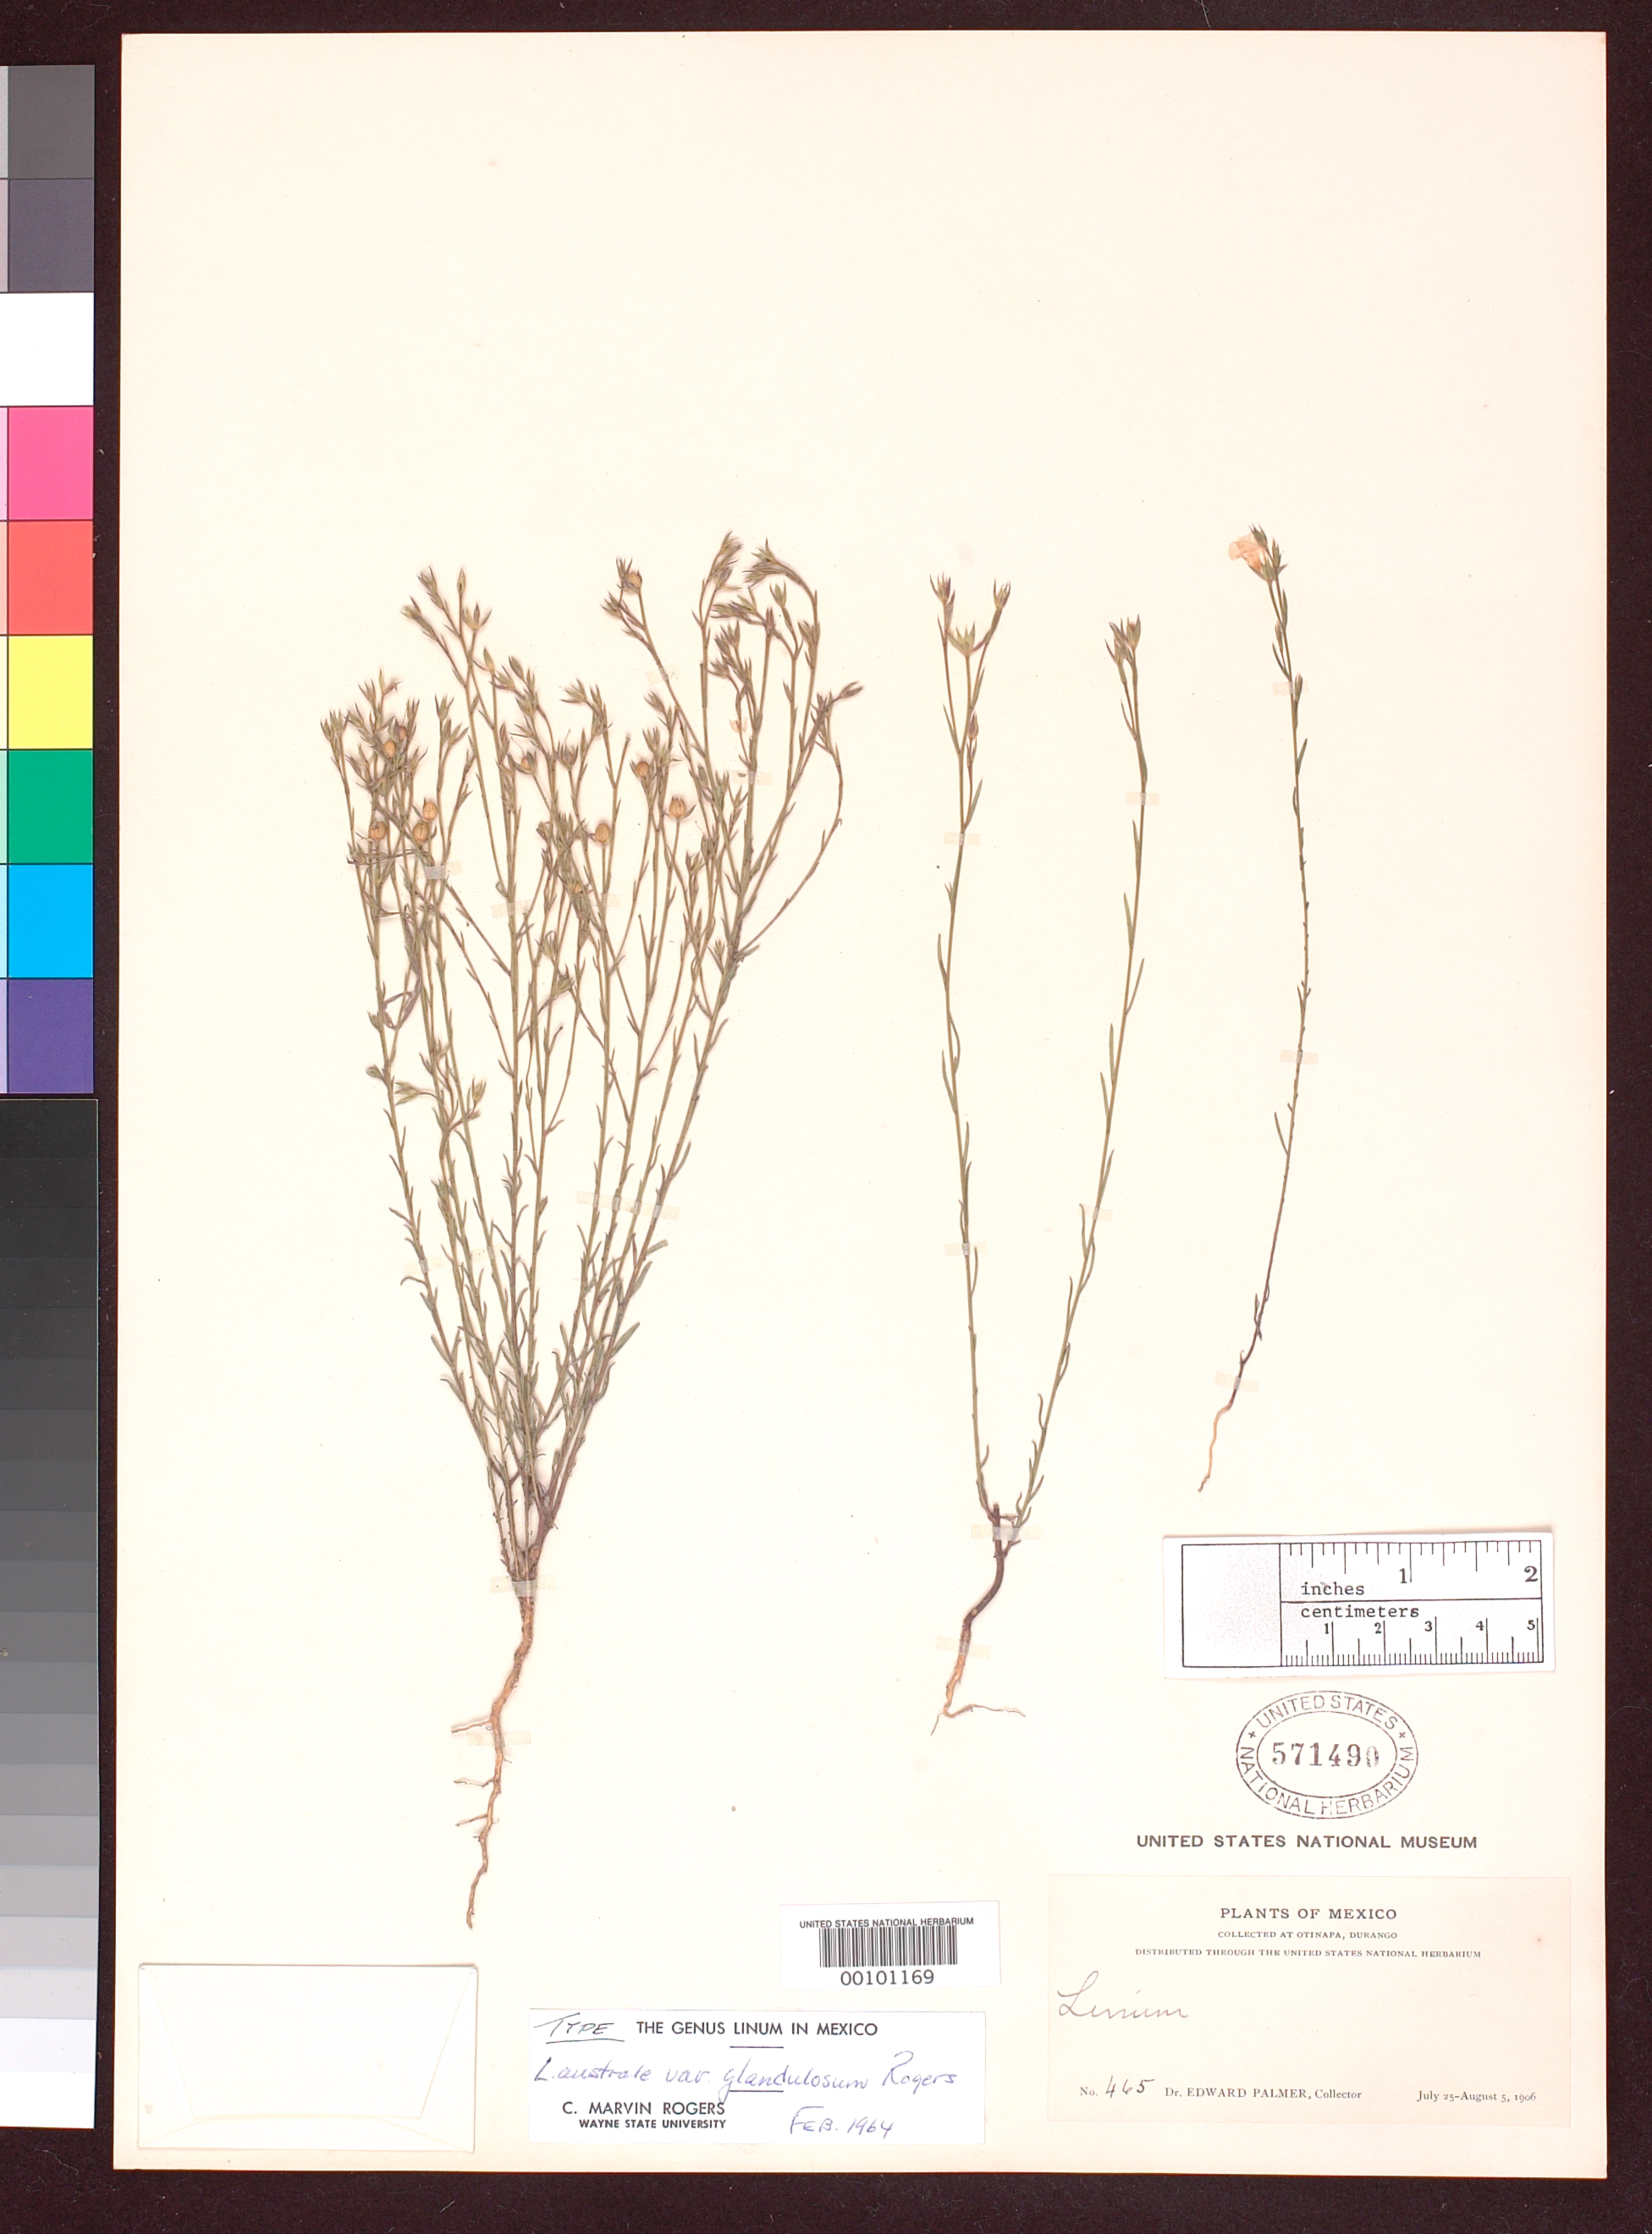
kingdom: Plantae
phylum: Tracheophyta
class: Magnoliopsida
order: Malpighiales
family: Linaceae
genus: Linum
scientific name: Linum australe var. glandulosum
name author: C.M. Rogers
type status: Holotype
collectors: E. Palmer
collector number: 465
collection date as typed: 25 Jul 1906 to 05 Aug 1906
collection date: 1906-07-25/1906-08-05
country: Mexico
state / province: Durango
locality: Otinapa.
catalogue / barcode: US 571490